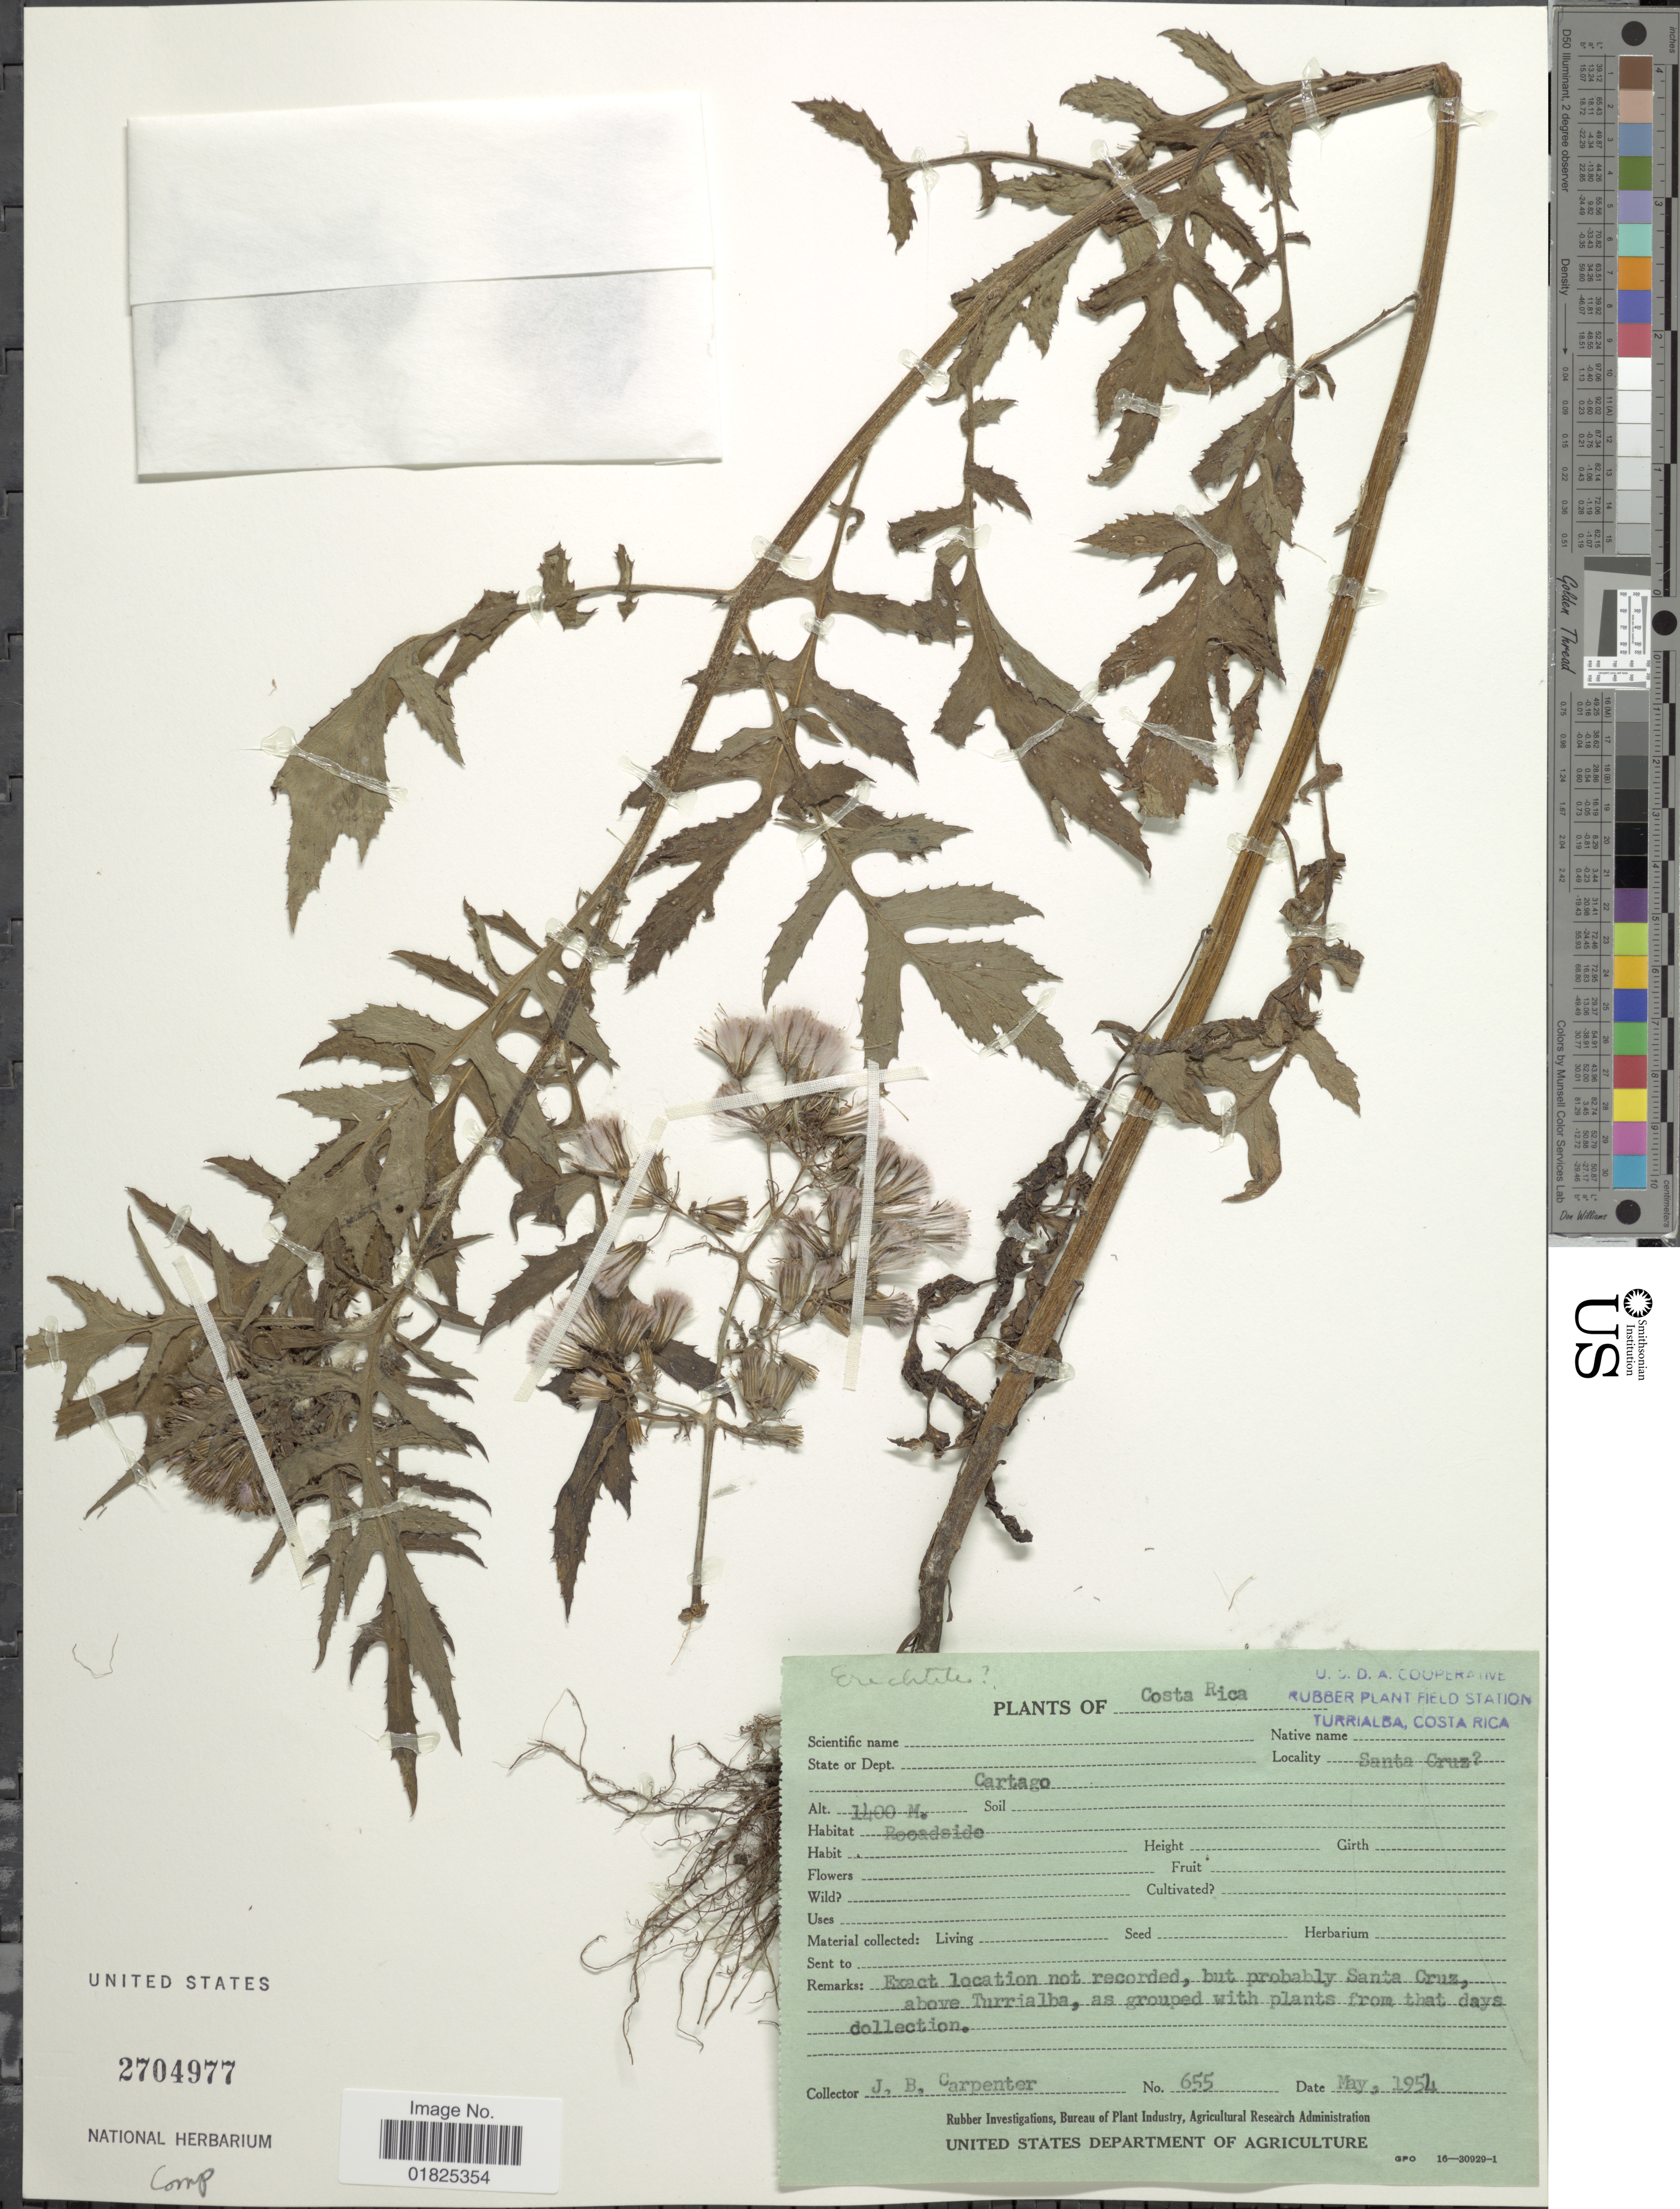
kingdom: Plantae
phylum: Tracheophyta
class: Magnoliopsida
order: Asterales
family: Asteraceae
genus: Erechtites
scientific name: Erechtites valerianifolius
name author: (Link ex Spreng.) DC.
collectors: J. Carpenter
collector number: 655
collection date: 1954-05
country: Costa Rica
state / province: Cartago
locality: Santa Cruz. above Turrialba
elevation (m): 1400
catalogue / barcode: US 2704977